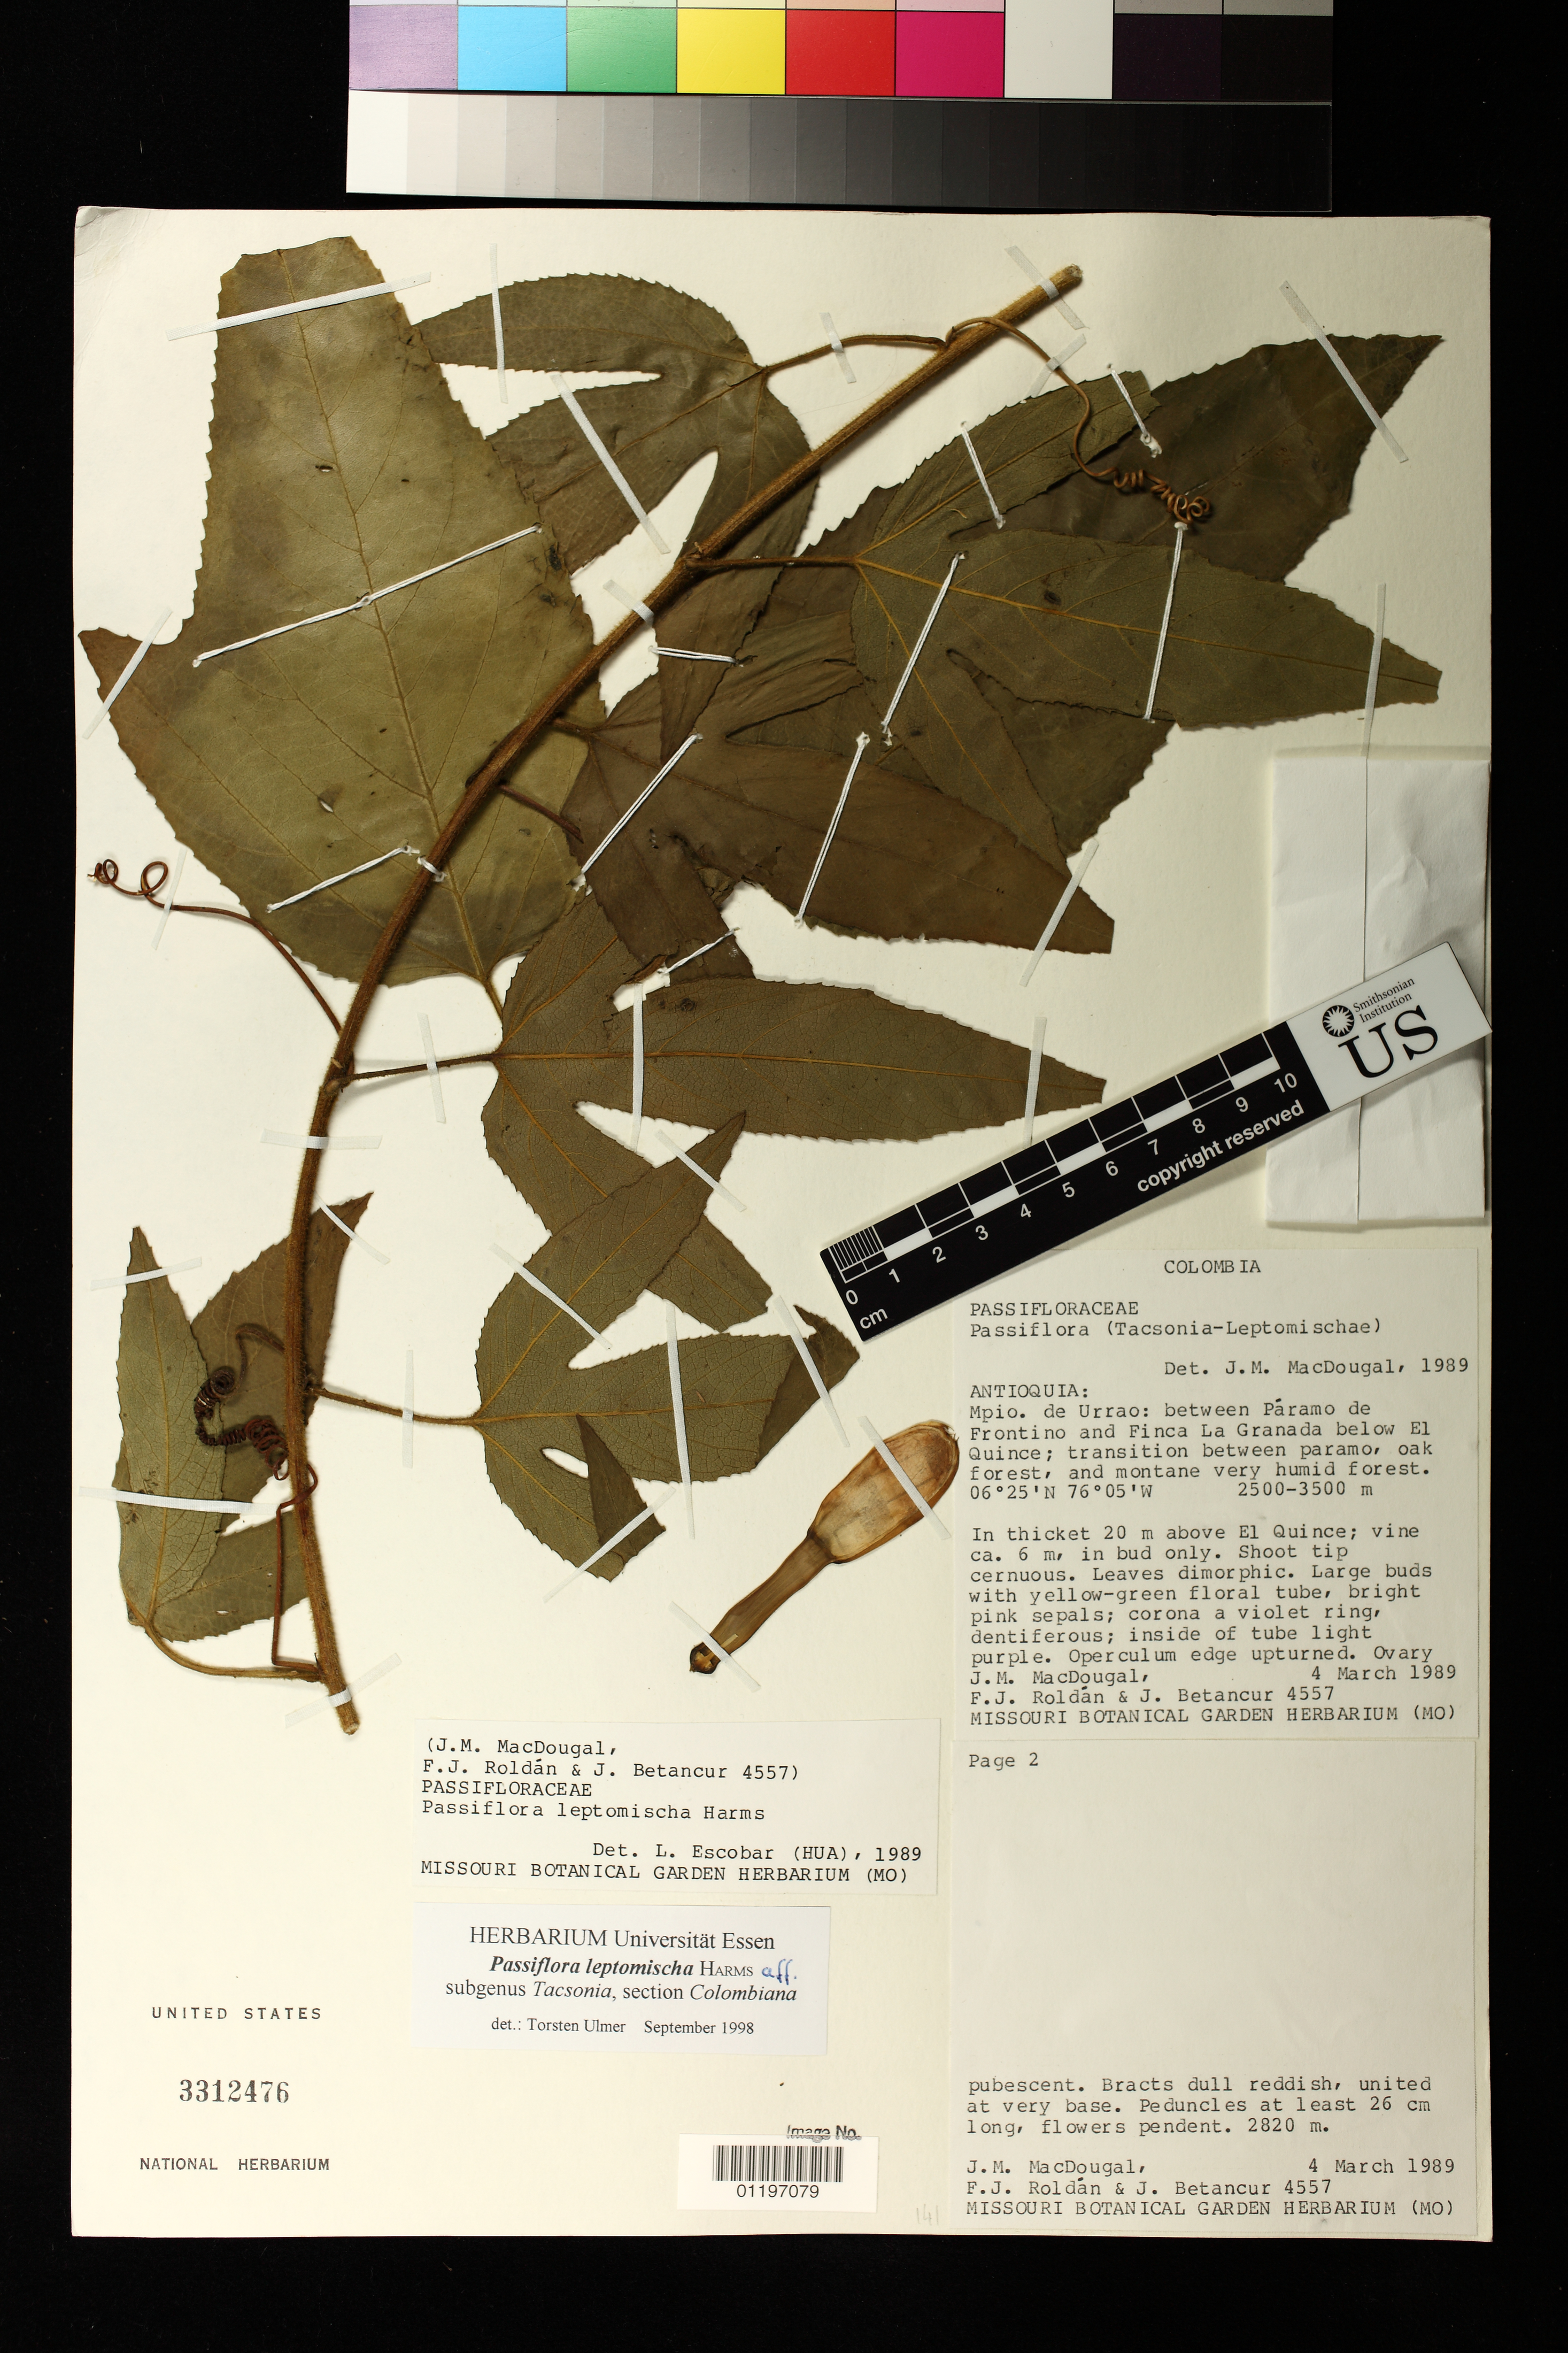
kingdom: Plantae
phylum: Tracheophyta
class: Magnoliopsida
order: Malpighiales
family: Passifloraceae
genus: Passiflora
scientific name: Passiflora leptomischa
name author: Harms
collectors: J. M. MacDougal, F. J. Roldán & J. C. Betancur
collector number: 4557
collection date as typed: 03 Apr 1989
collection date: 1989-04-03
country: Colombia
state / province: Antioquia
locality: Mpio. de Urrao: between Páramo de Frontino and Finca La Granada below El Quince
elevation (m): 2500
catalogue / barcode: US 3312476